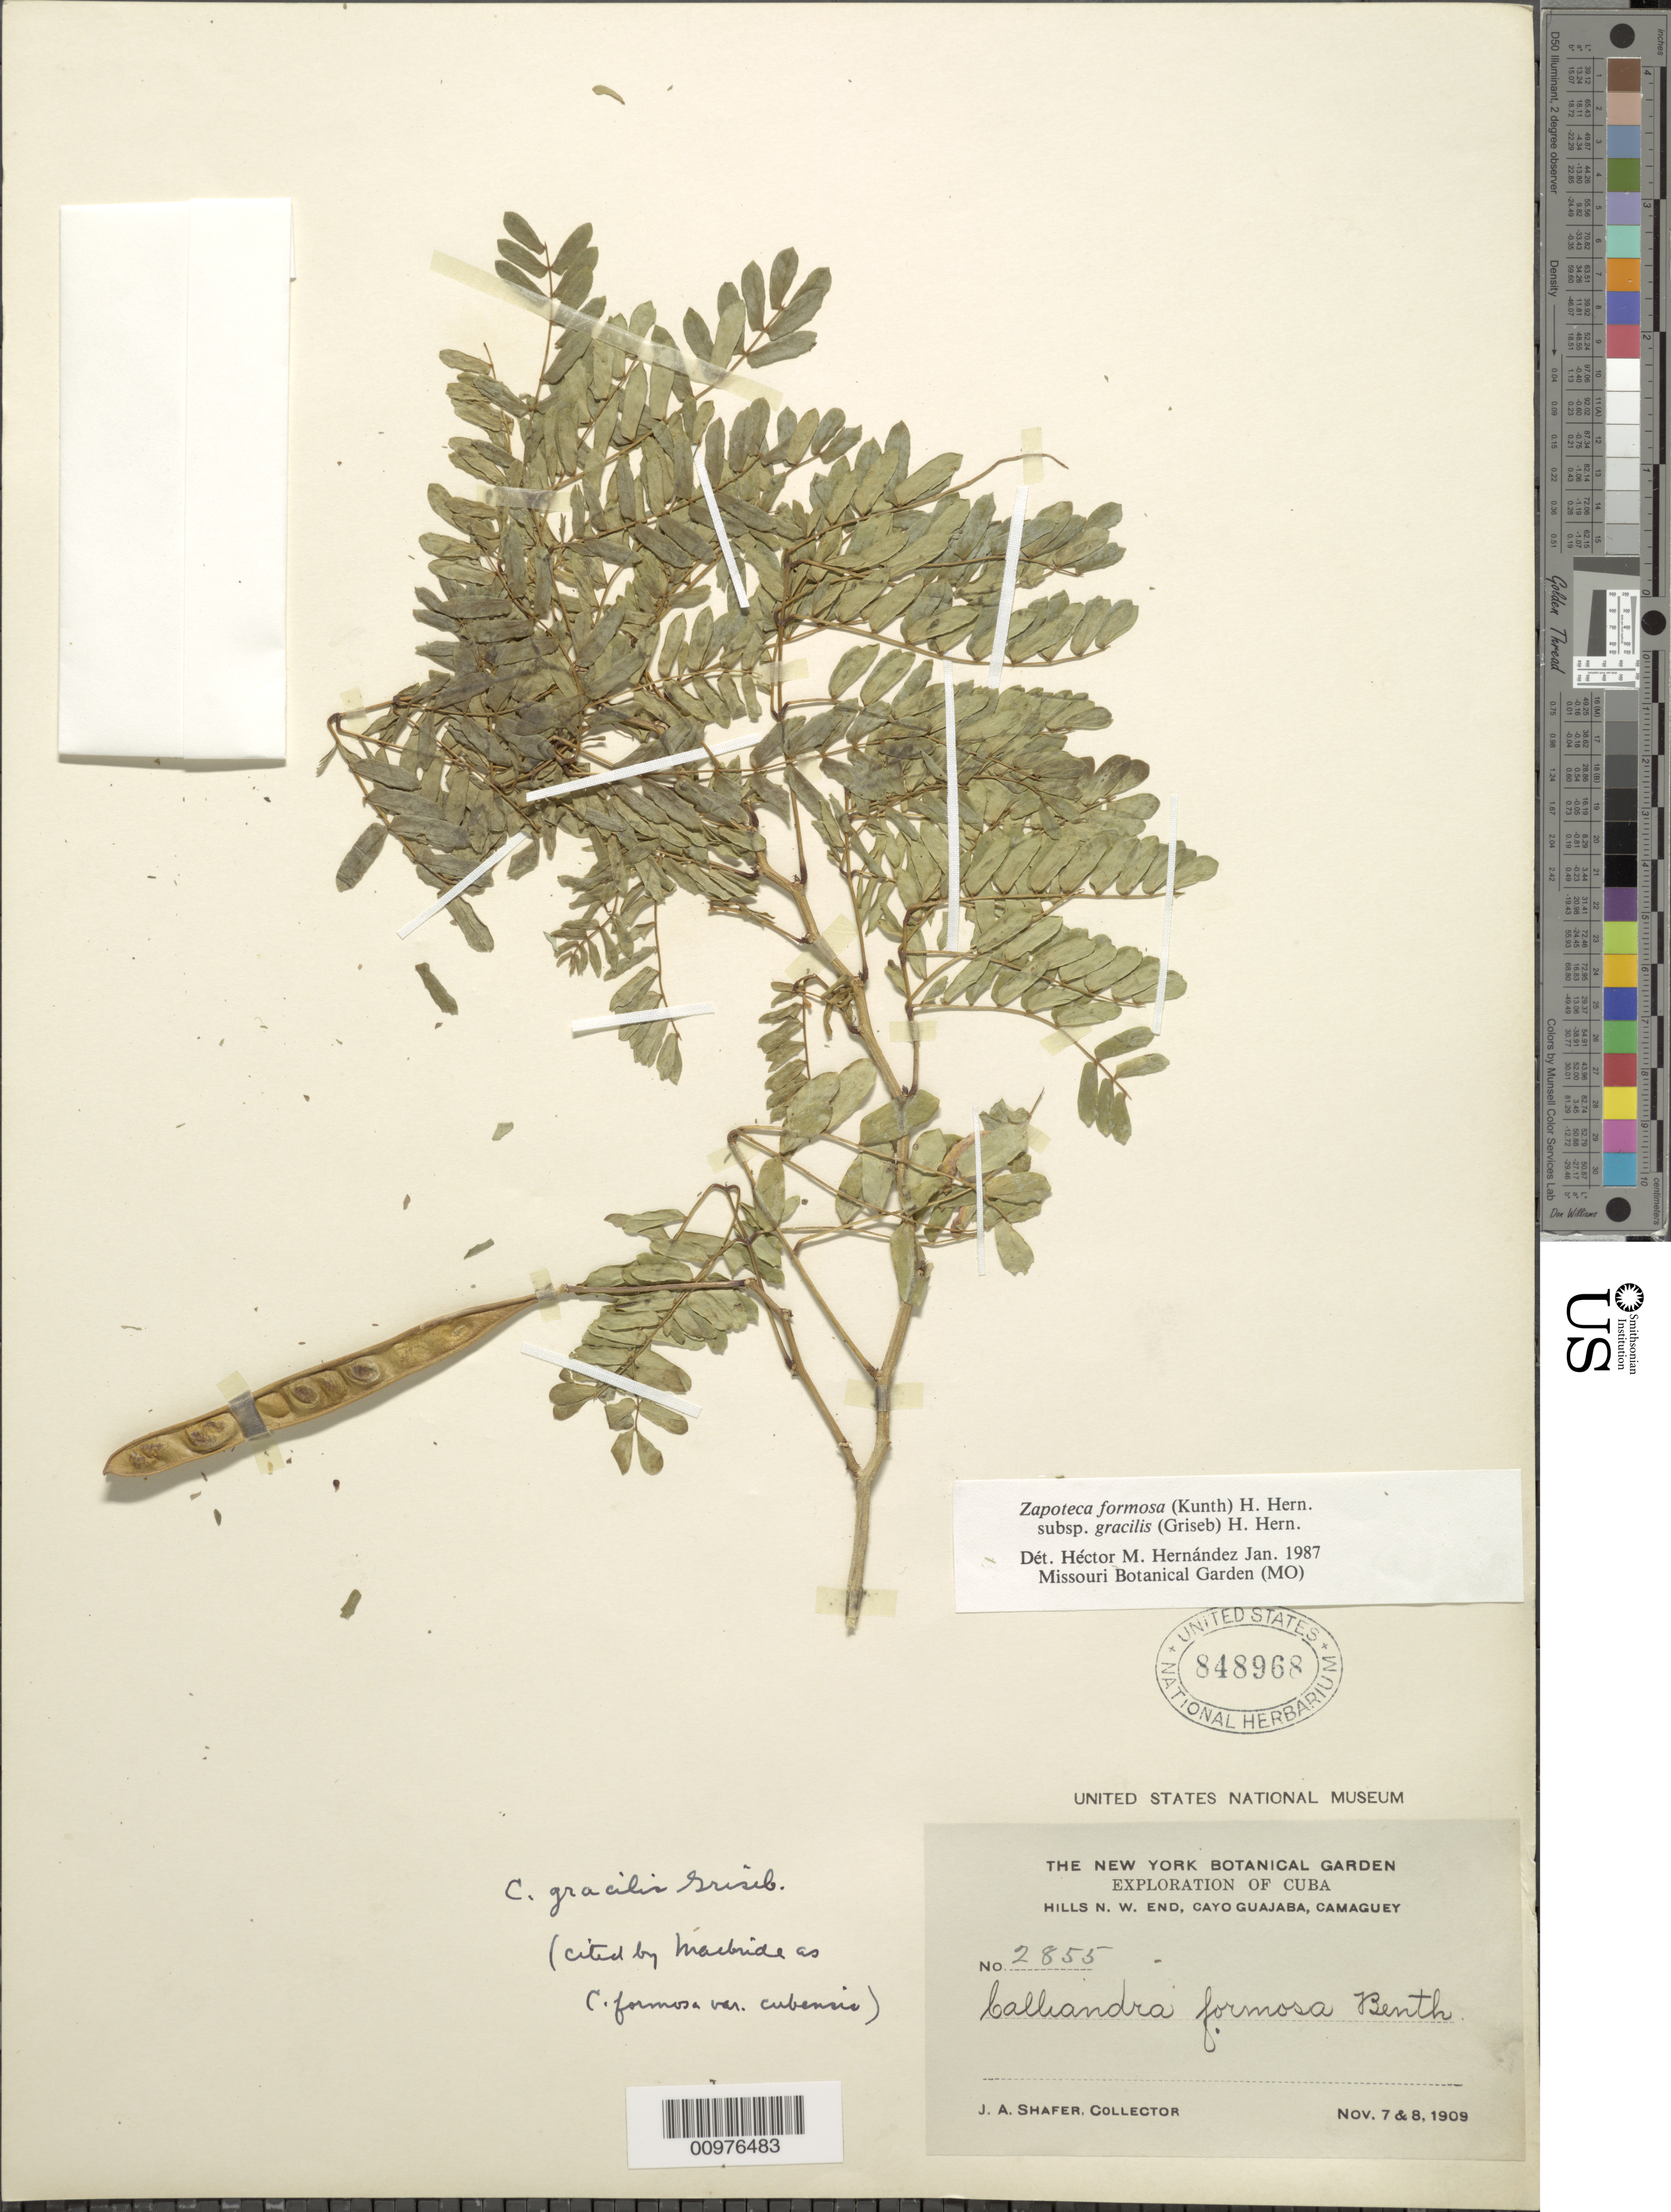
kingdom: Plantae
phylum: Tracheophyta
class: Magnoliopsida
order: Fabales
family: Fabaceae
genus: Zapoteca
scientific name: Zapoteca formosa subsp. gracilis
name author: (Griseb.) H.M. Hern.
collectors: J. A. Shafer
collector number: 2855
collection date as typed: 07 Nov 1909 to 08 Nov 1909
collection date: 1909-11-07/1909-11-08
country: Cuba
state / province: Camagüey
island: Cuba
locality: Hills NW End Cayo Guajaba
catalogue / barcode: US 848968